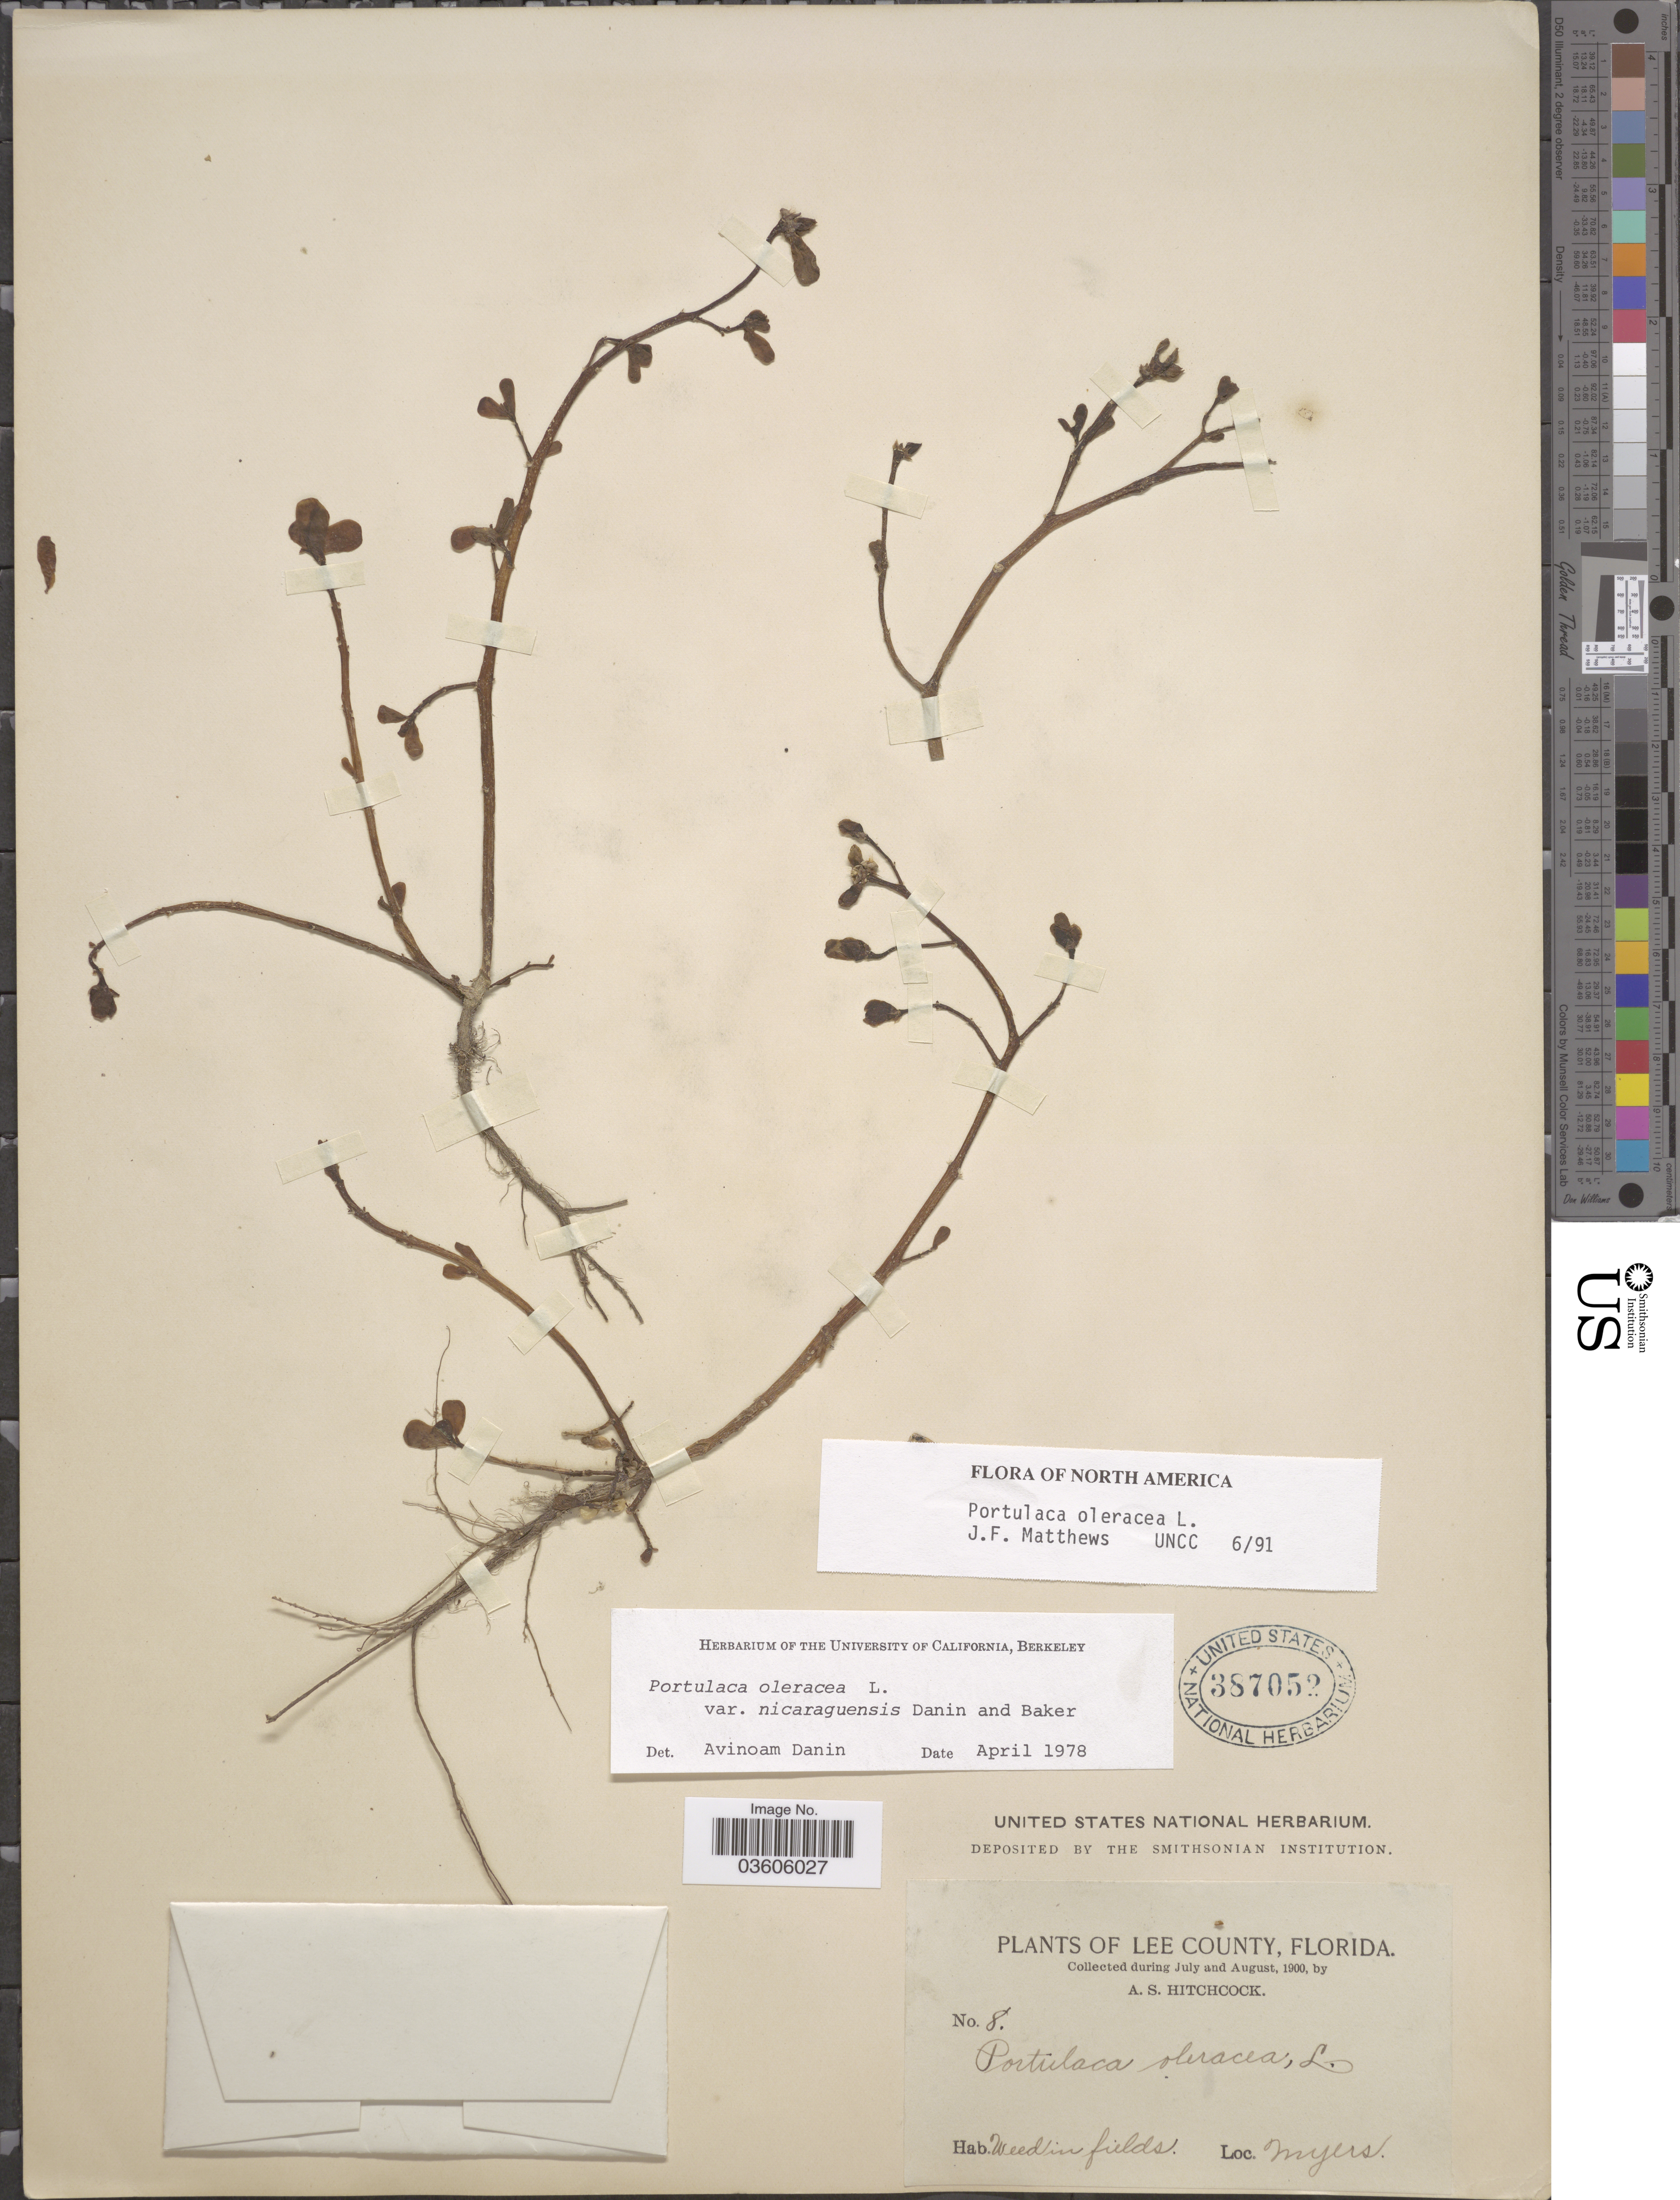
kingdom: Plantae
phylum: Tracheophyta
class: Magnoliopsida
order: Caryophyllales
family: Portulacaceae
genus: Portulaca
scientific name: Portulaca oleracea var. nicaraguensis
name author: Danin & H.G. Baker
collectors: A. S. Hitchcock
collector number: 8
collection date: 1900-07/1900-08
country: United States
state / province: Florida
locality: Lee County. Myers.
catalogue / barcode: US 387052